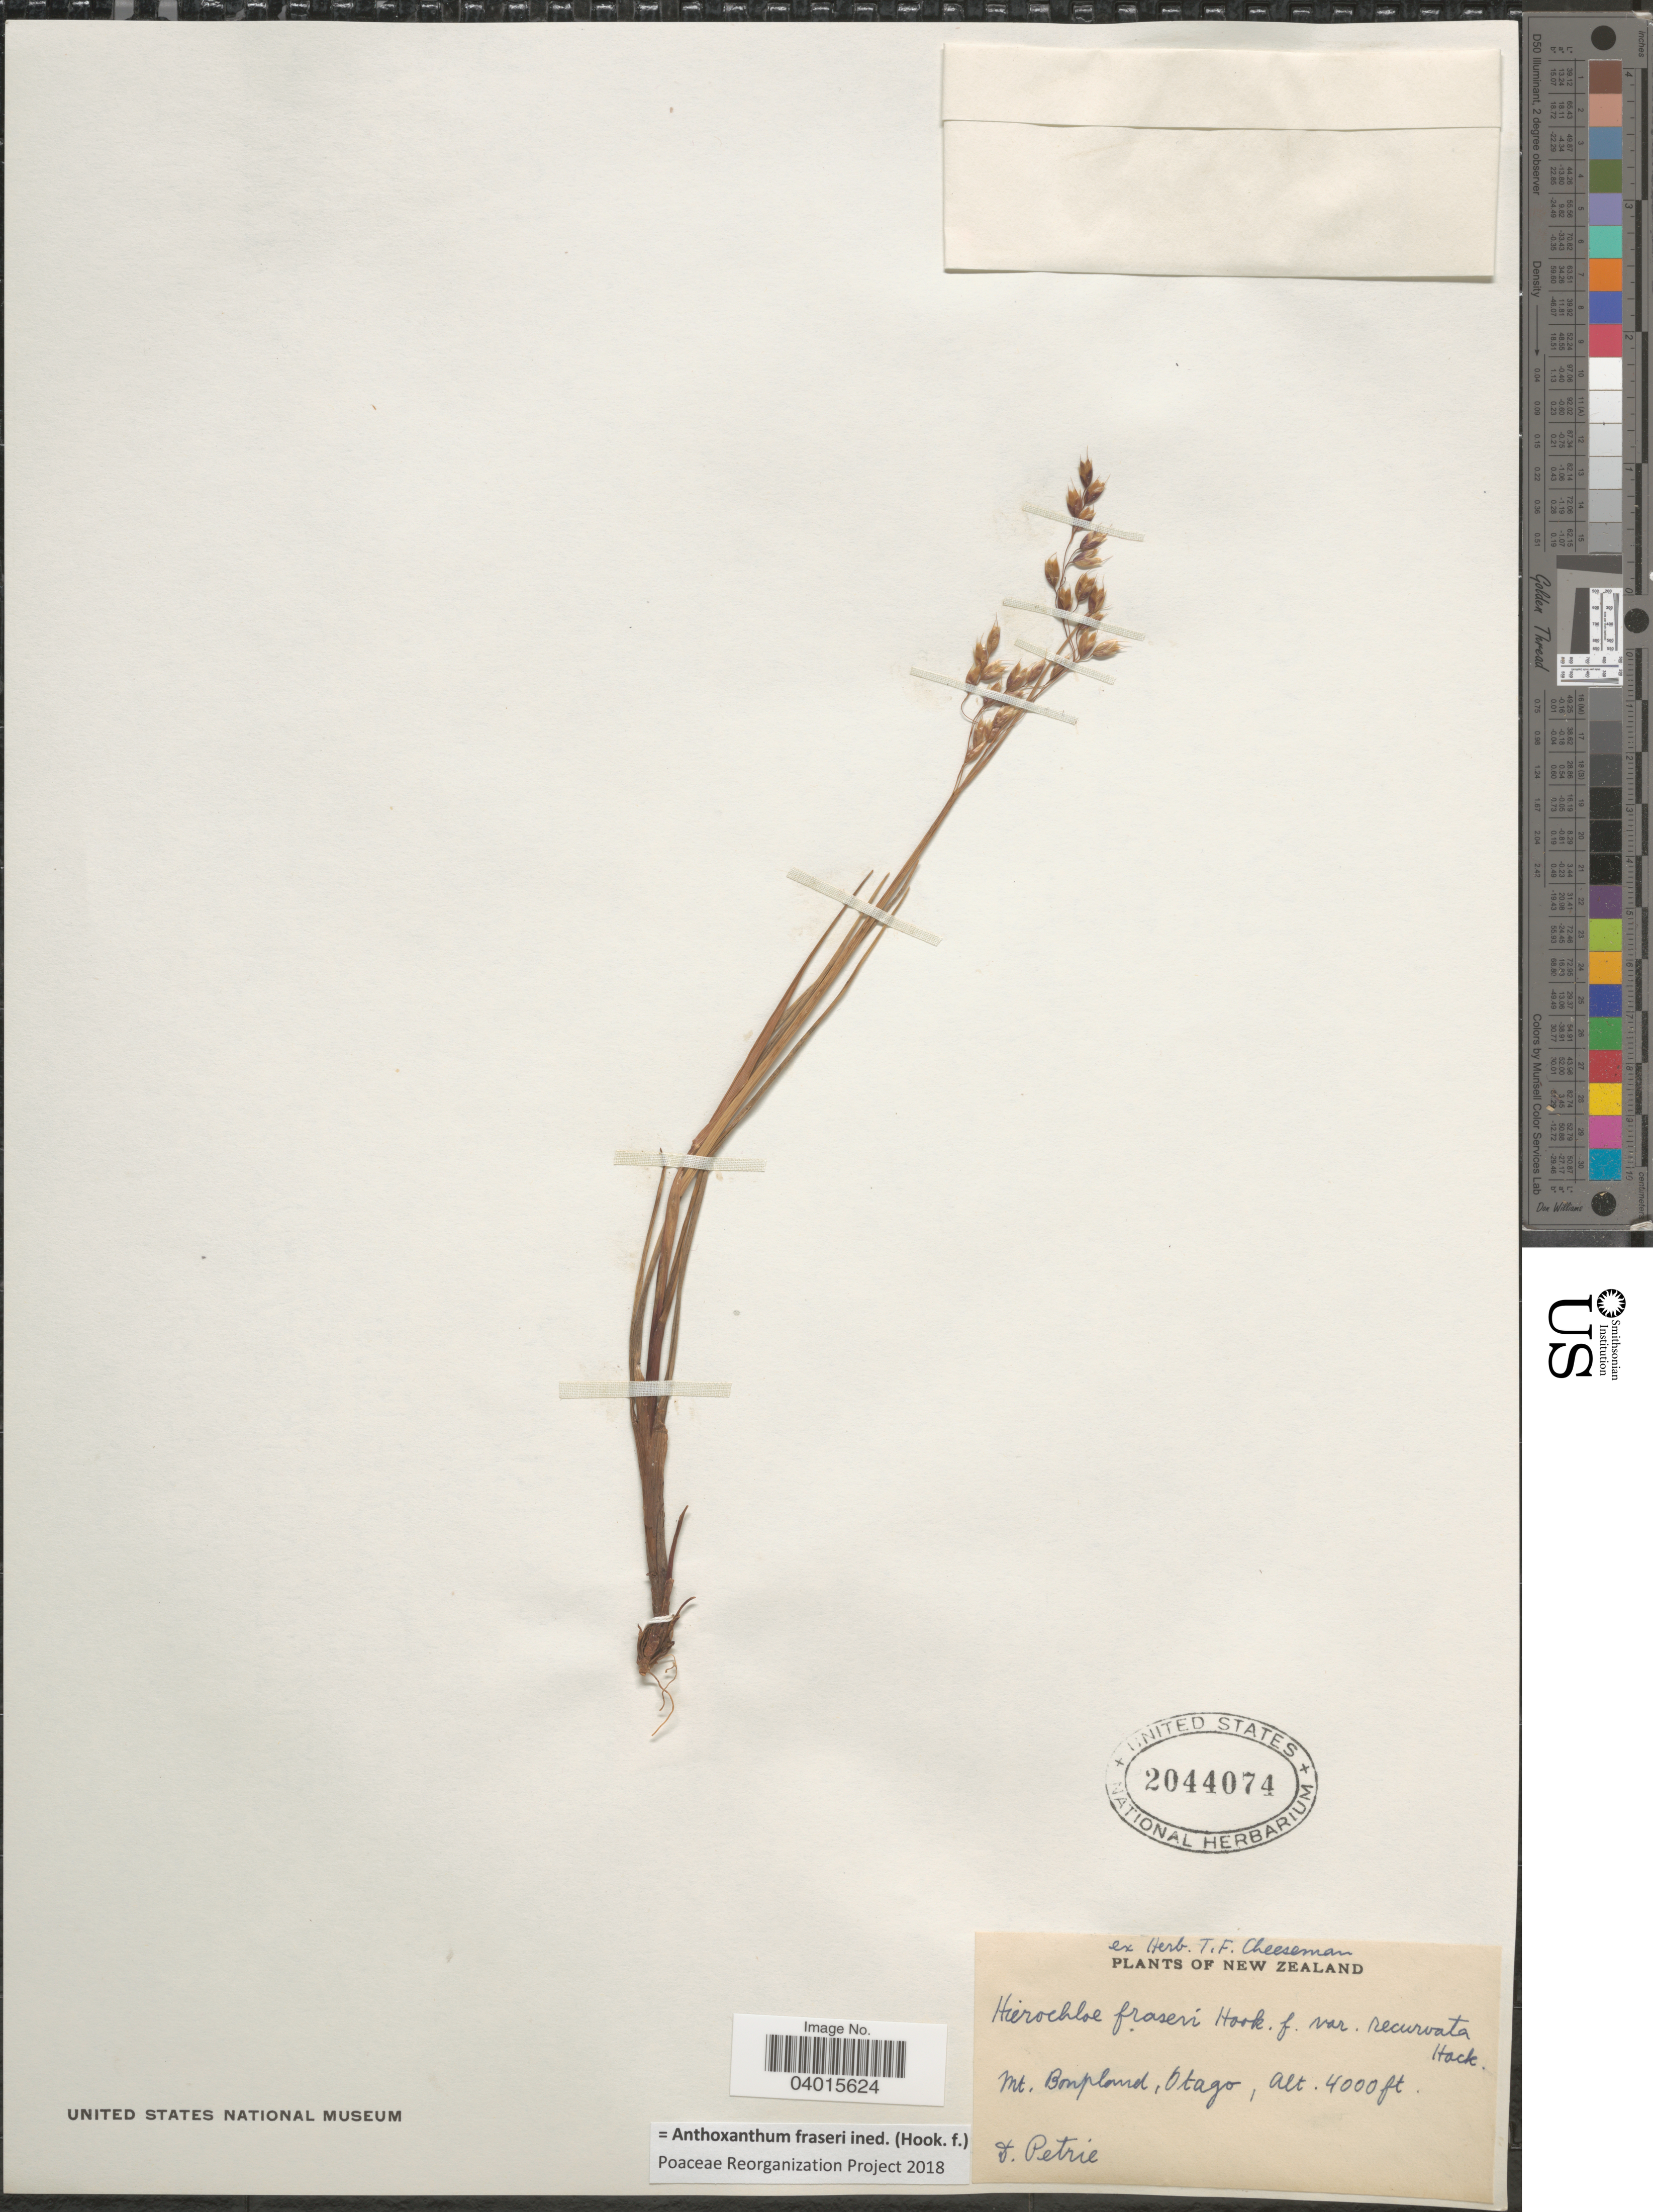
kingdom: Plantae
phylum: Tracheophyta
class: Liliopsida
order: Poales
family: Poaceae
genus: Anthoxanthum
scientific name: Anthoxanthum fraseri (Hook. f.) ined.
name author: Hook. f.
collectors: D. Petrie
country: New Zealand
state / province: Otago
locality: Mt. Bonpland.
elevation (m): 1219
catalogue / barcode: US 2044074